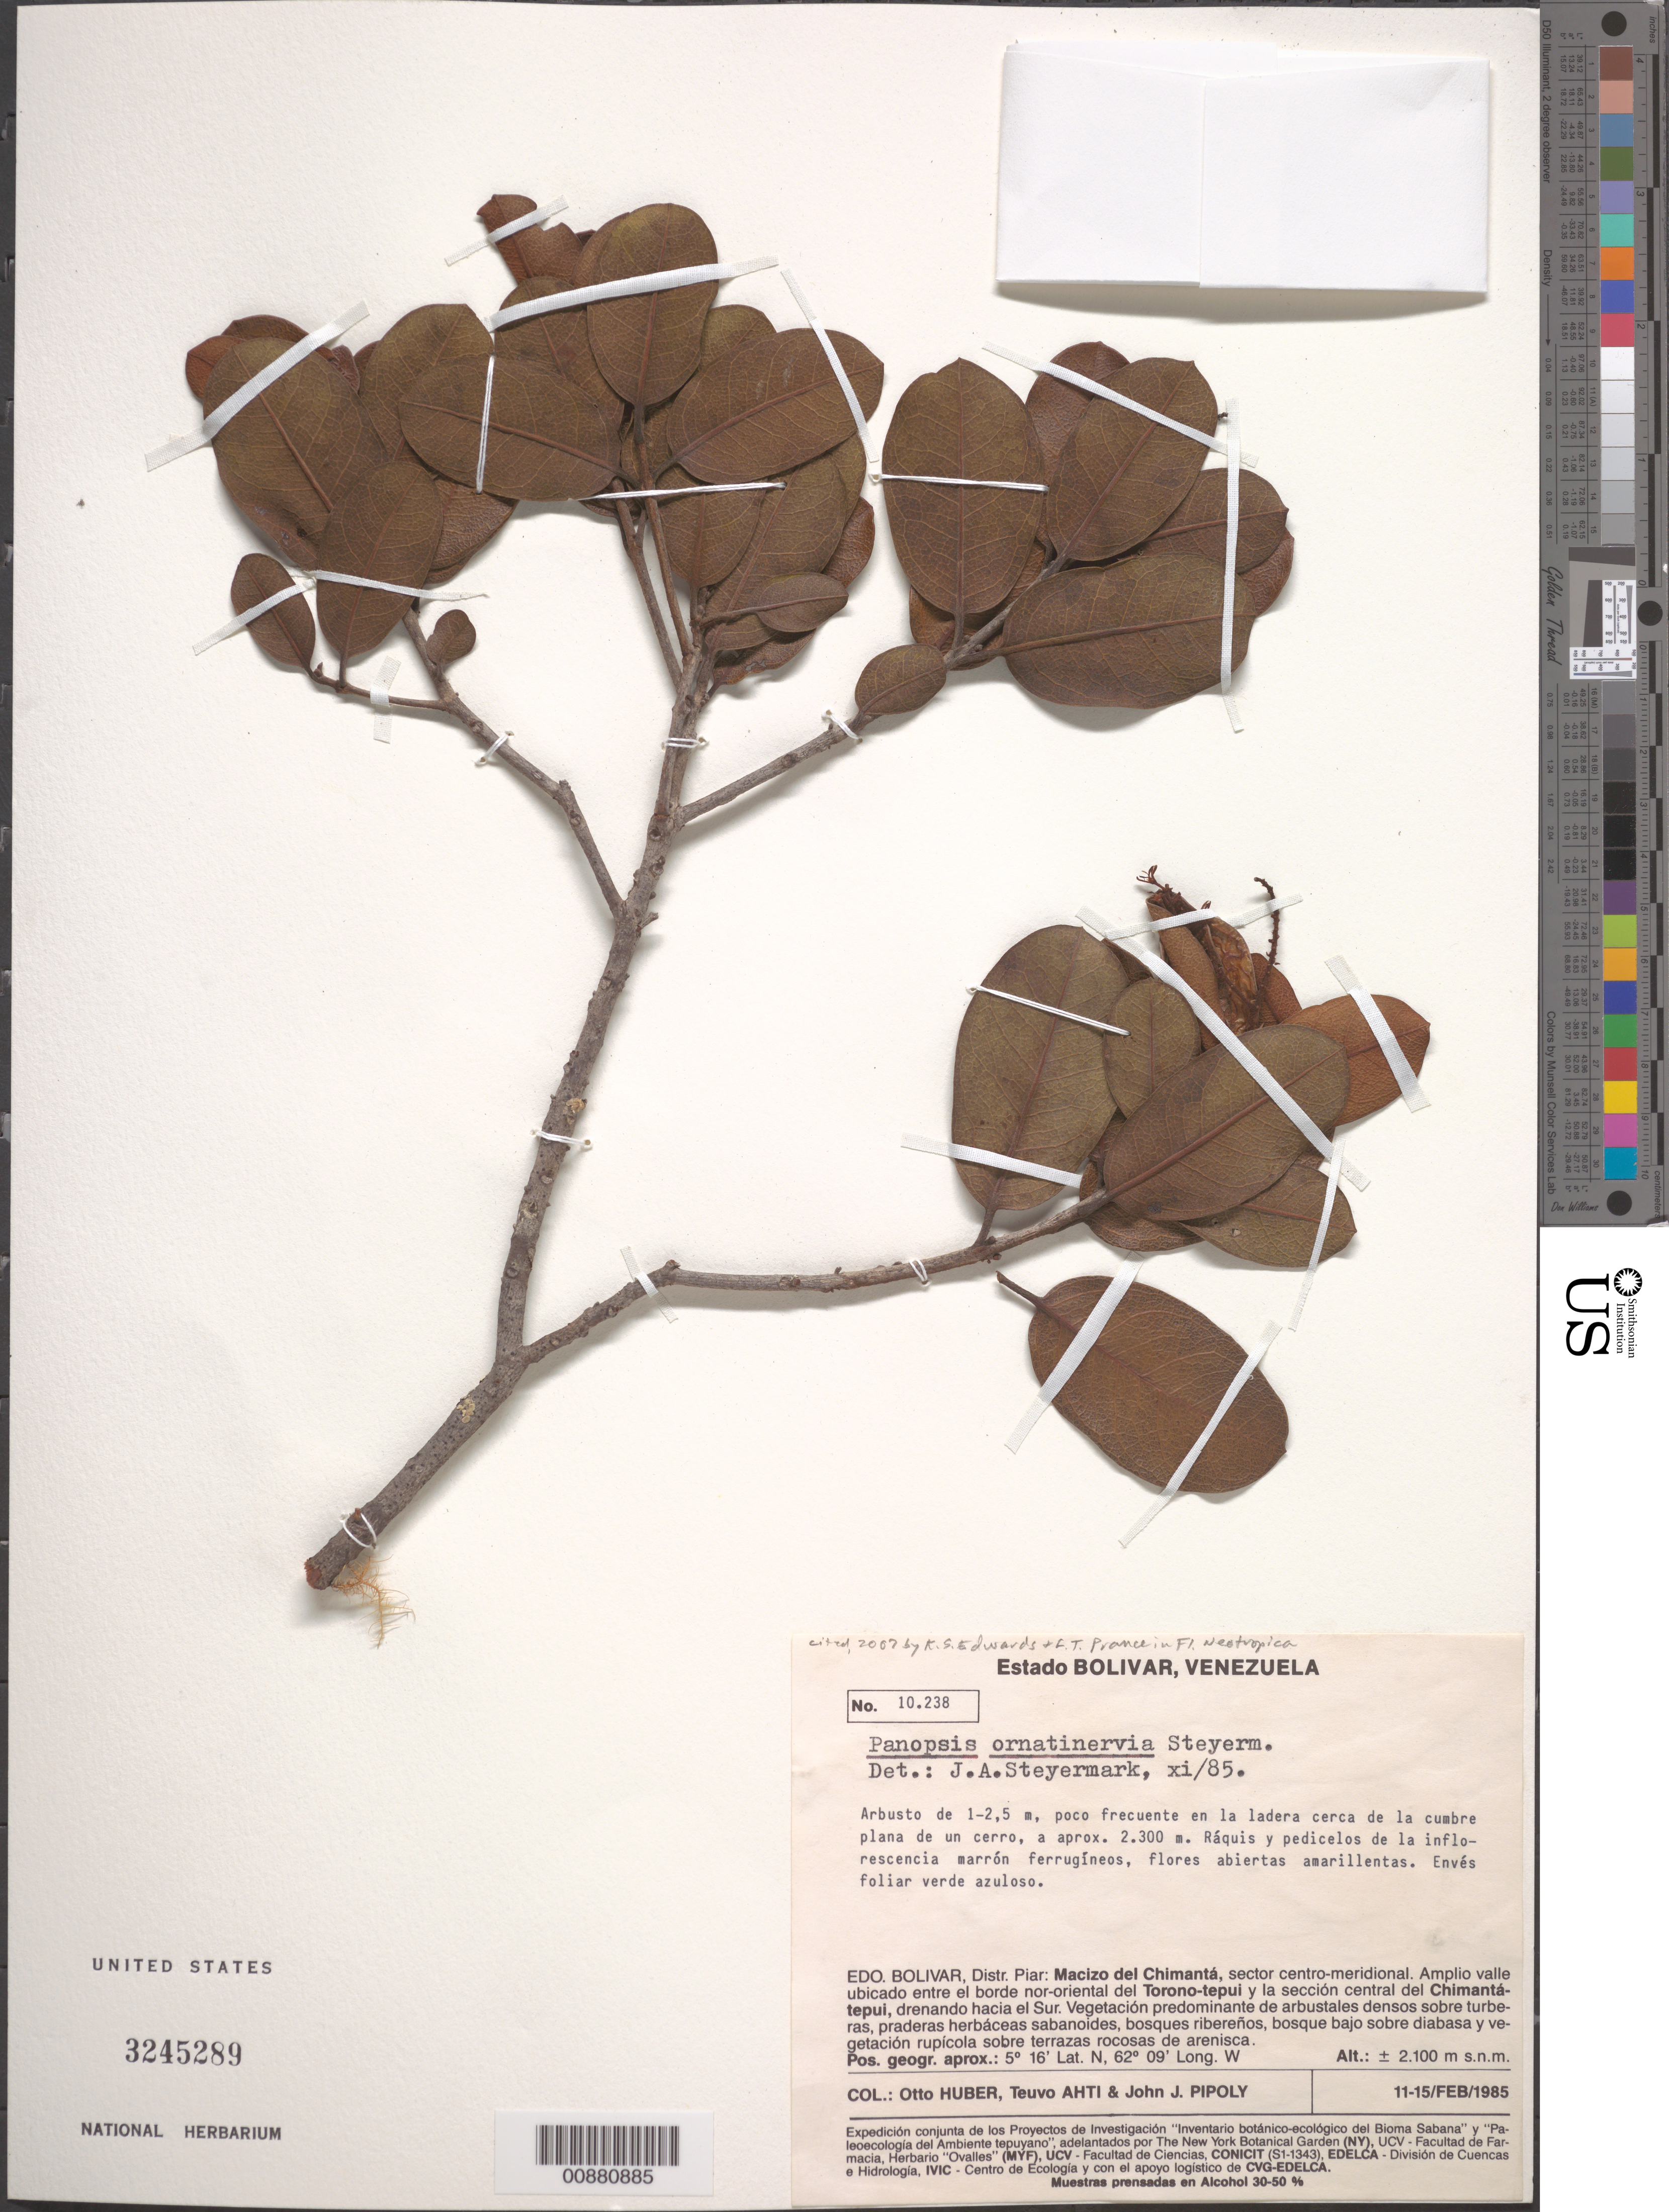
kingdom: Plantae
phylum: Tracheophyta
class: Magnoliopsida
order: Proteales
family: Proteaceae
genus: Panopsis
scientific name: Panopsis ornatinervia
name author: Steyerm.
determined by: Steyermark, Julian A., (VEN)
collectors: O. Huber, T. T. Ahti & O. Huber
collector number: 10238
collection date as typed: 11-Feb-85 to 15-Feb-85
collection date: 1985-02-11/1985-02-15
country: Venezuela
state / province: Bolívar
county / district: Piar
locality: Macizo del Chimantá, sector centro-meridional; amplio valle ubicado entre el borde nor-oriental del Torono-tepuí y la sección central del Chimantá-tepuí, drenando hacia el Sur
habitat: Ladera cerca de la cumbre plana de un cerro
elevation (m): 2300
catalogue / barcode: US 3245289